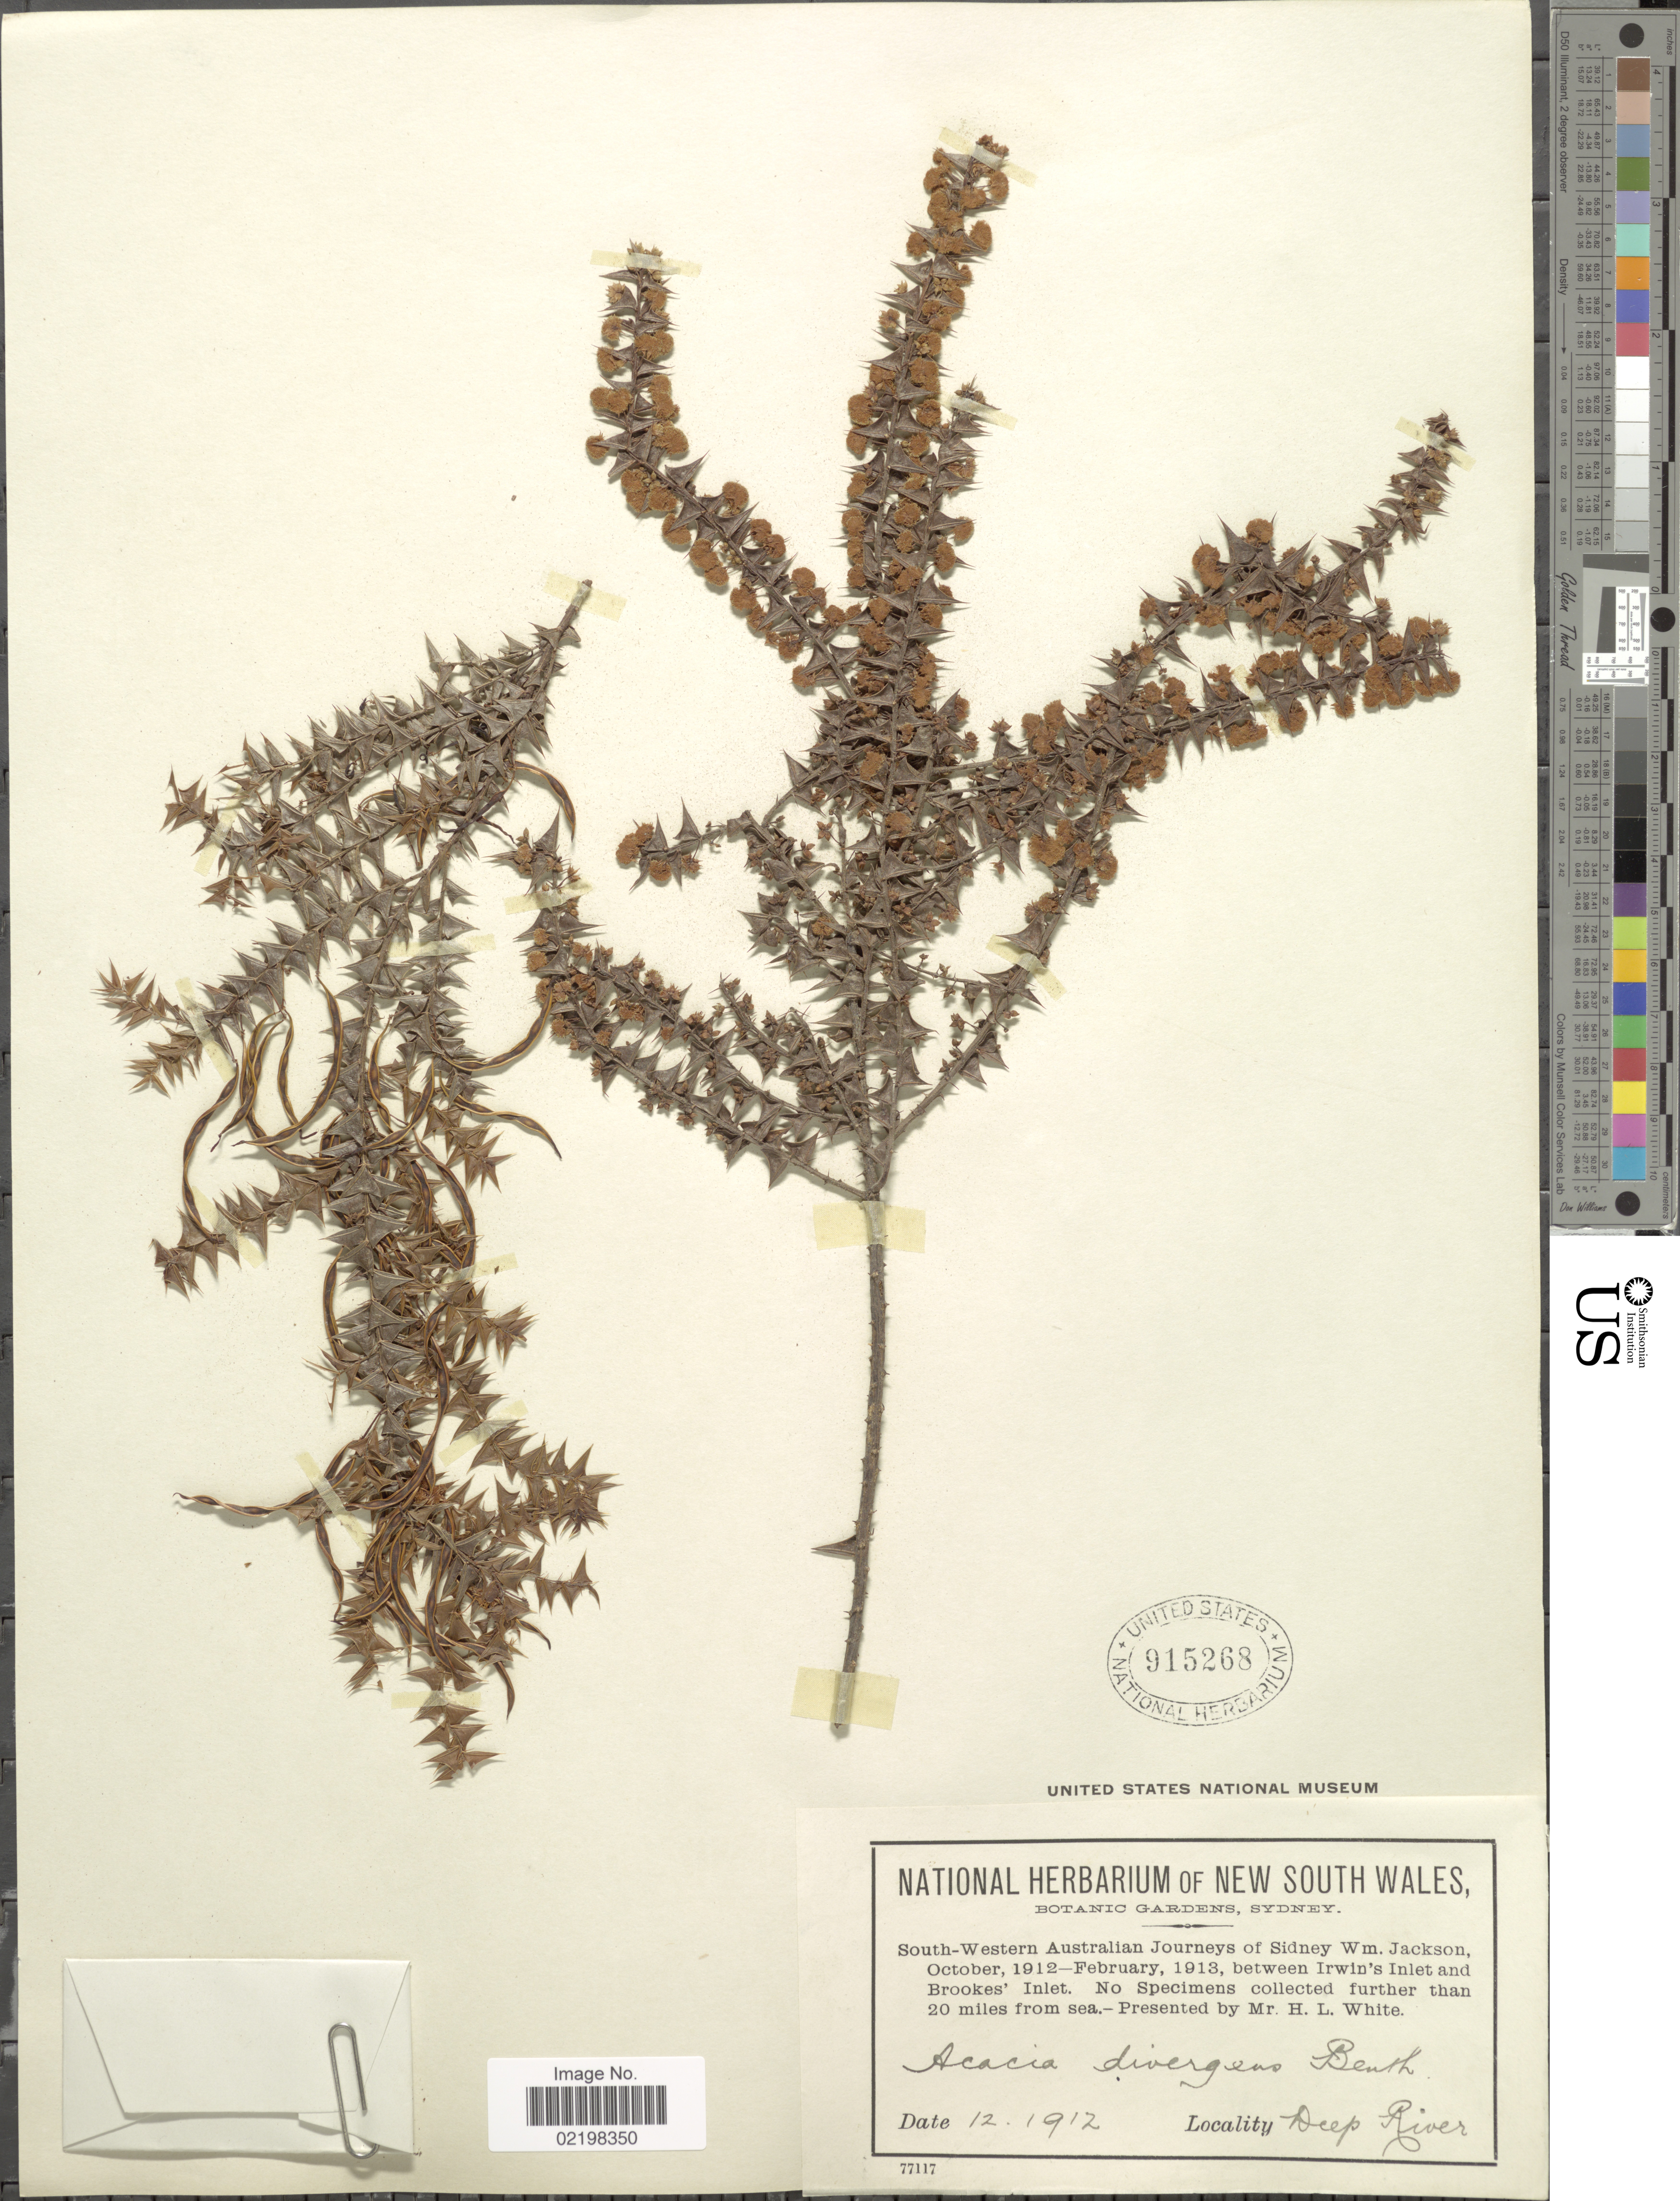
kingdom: Plantae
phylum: Tracheophyta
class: Magnoliopsida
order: Fabales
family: Fabaceae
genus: Acacia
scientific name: Acacia divergens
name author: Benth.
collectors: Jackson, S. W.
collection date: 1912-12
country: Australia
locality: Southern-Western Australian, Deep River.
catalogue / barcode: US 915268